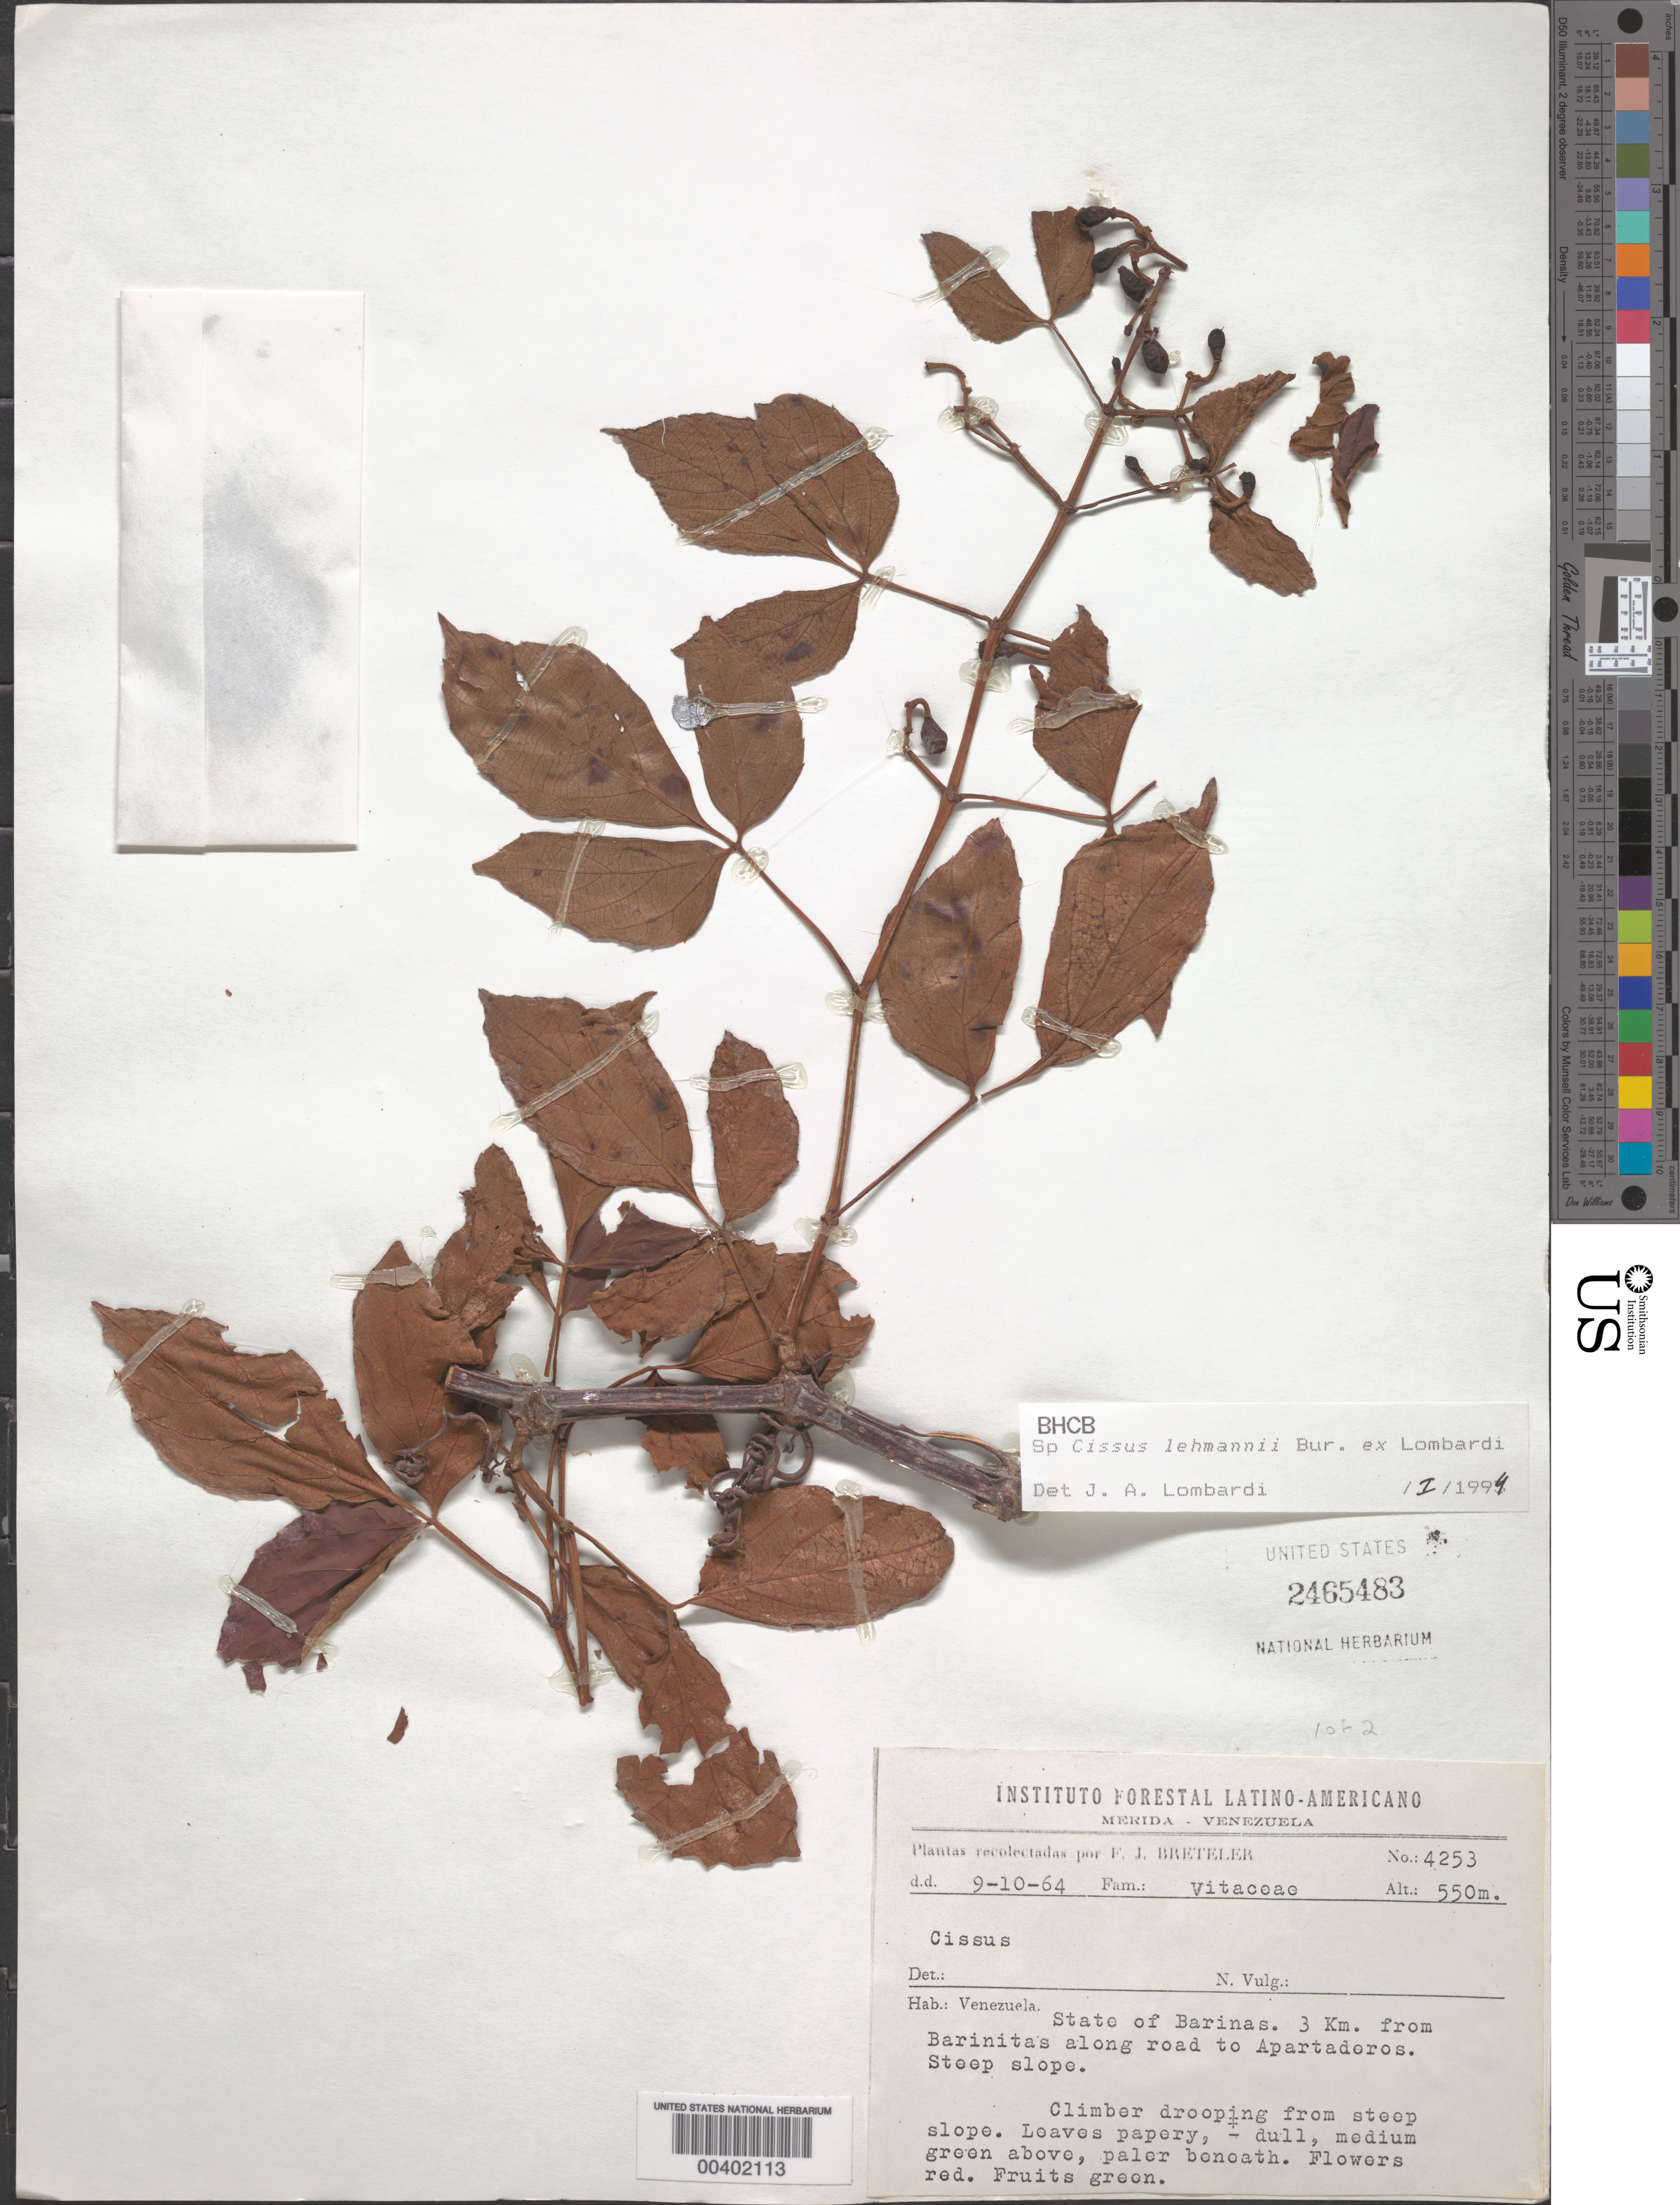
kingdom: Plantae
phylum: Tracheophyta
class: Magnoliopsida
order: Vitales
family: Vitaceae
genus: Cissus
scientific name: Cissus sp.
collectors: F. J. Breteler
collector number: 4253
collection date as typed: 09 Oct 1964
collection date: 1964-10-09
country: Venezuela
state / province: Barinas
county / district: Bolívar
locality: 3 km. from Barinitas along road to Apartaderos. Barinitas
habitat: Steep slope.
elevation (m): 550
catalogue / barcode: US 2465483